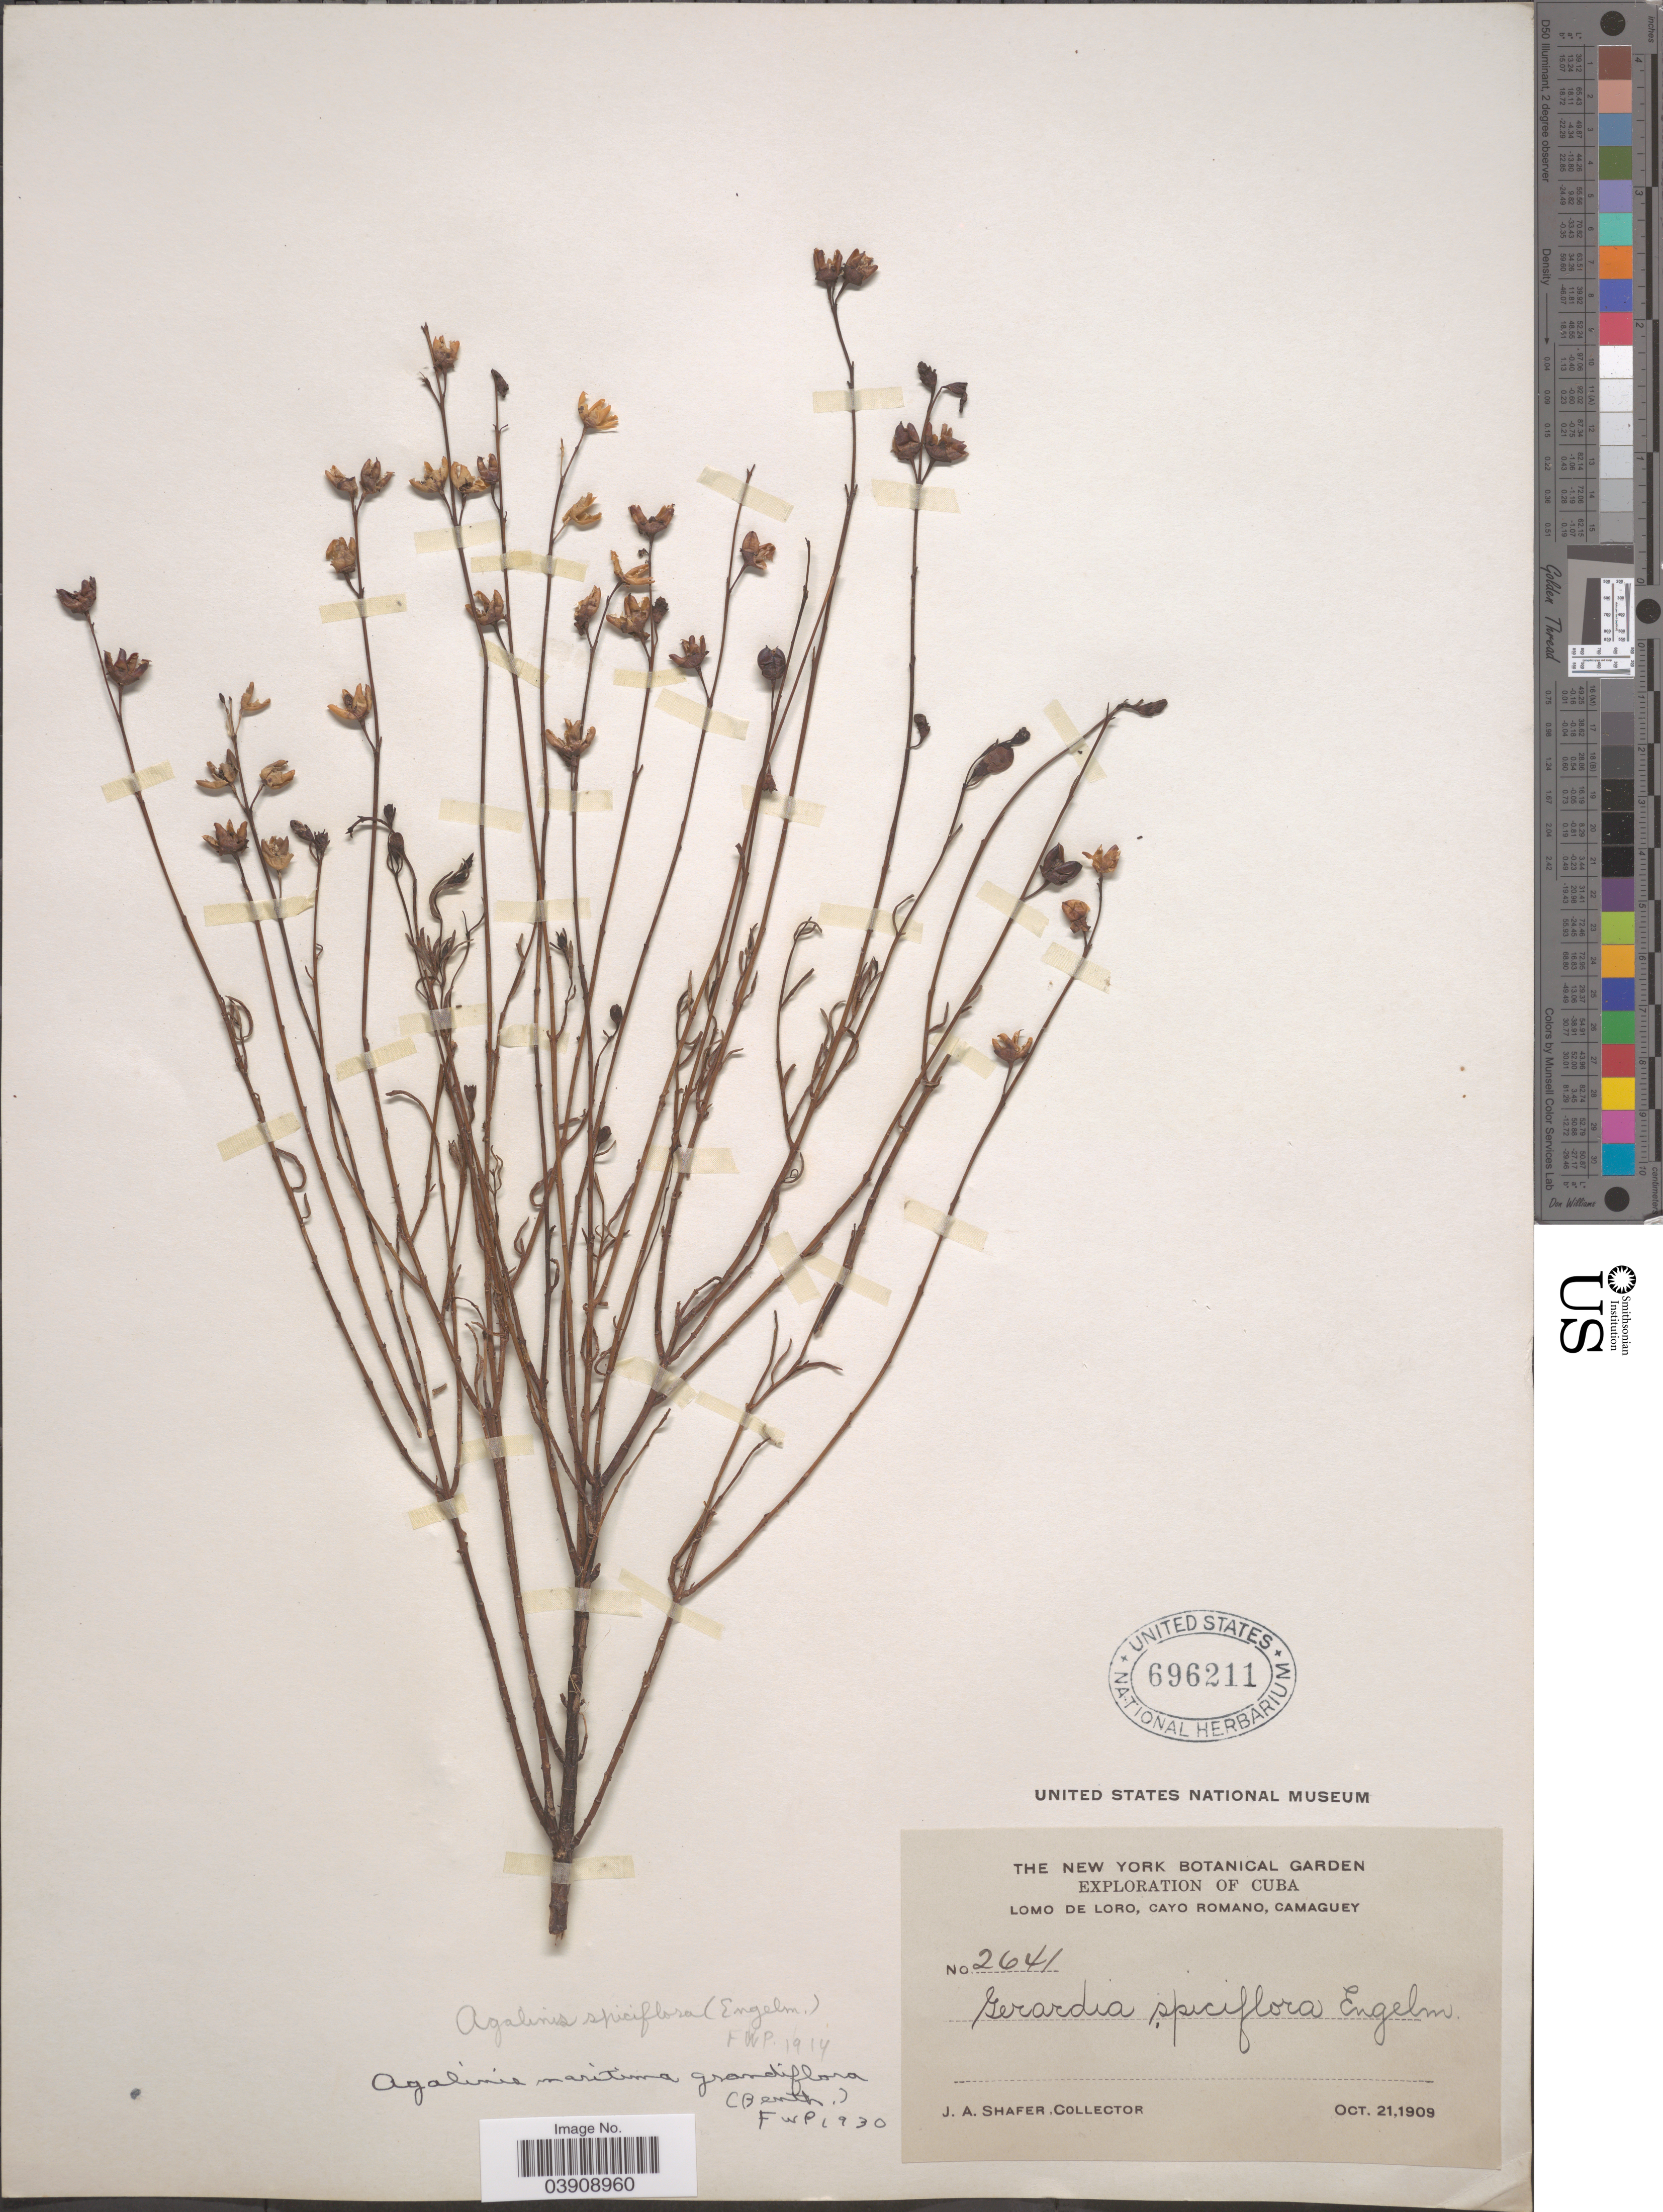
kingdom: Plantae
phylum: Tracheophyta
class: Magnoliopsida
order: Lamiales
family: Orobanchaceae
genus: Agalinis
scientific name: Agalinis maritima var. grandiflora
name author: (Benth.) Pennell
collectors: J. A. Shafer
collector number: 2641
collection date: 1909-10-21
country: Cuba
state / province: Camagüey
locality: Lomo de Loro, Cayo Romano.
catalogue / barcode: US 696211